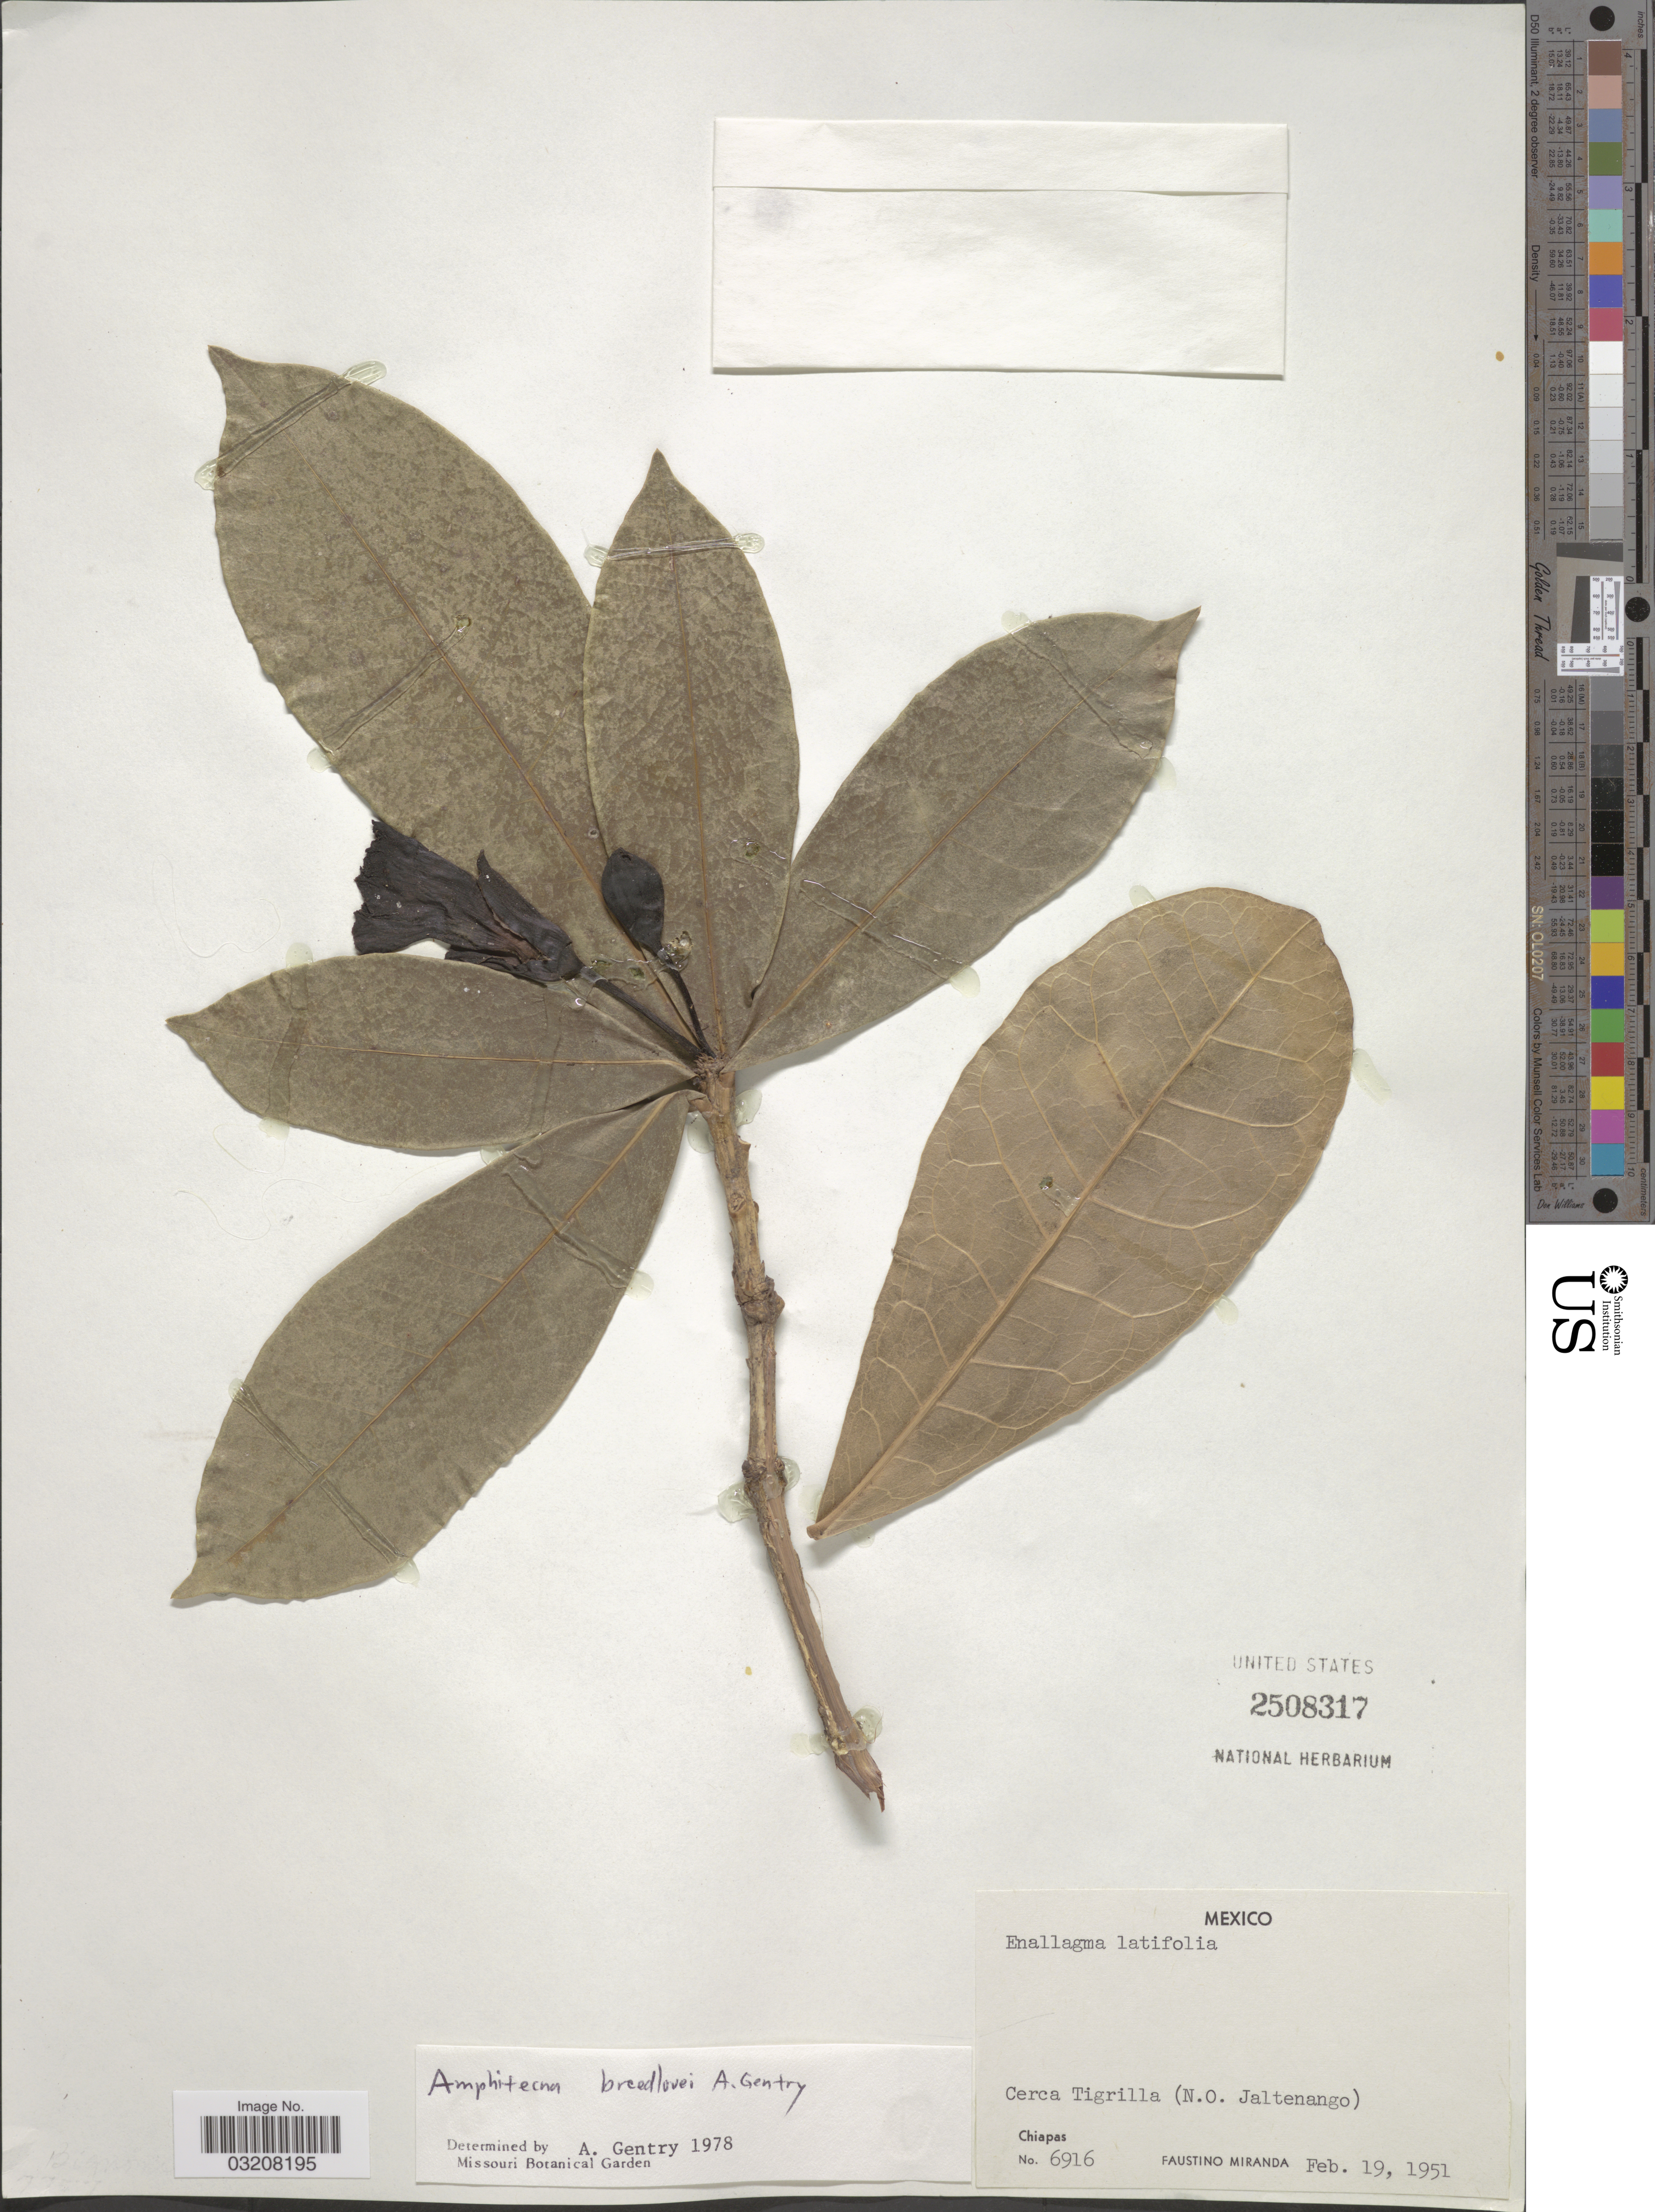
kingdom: Plantae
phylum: Tracheophyta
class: Magnoliopsida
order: Lamiales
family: Bignoniaceae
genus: Amphitecna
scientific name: Amphitecna breedlovei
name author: A.H. Gentry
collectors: F. Miranda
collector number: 6916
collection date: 1951-02-19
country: Mexico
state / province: Chiapas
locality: Cerca Tigrilla (N.O. Jaltenango).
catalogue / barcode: US 2508317